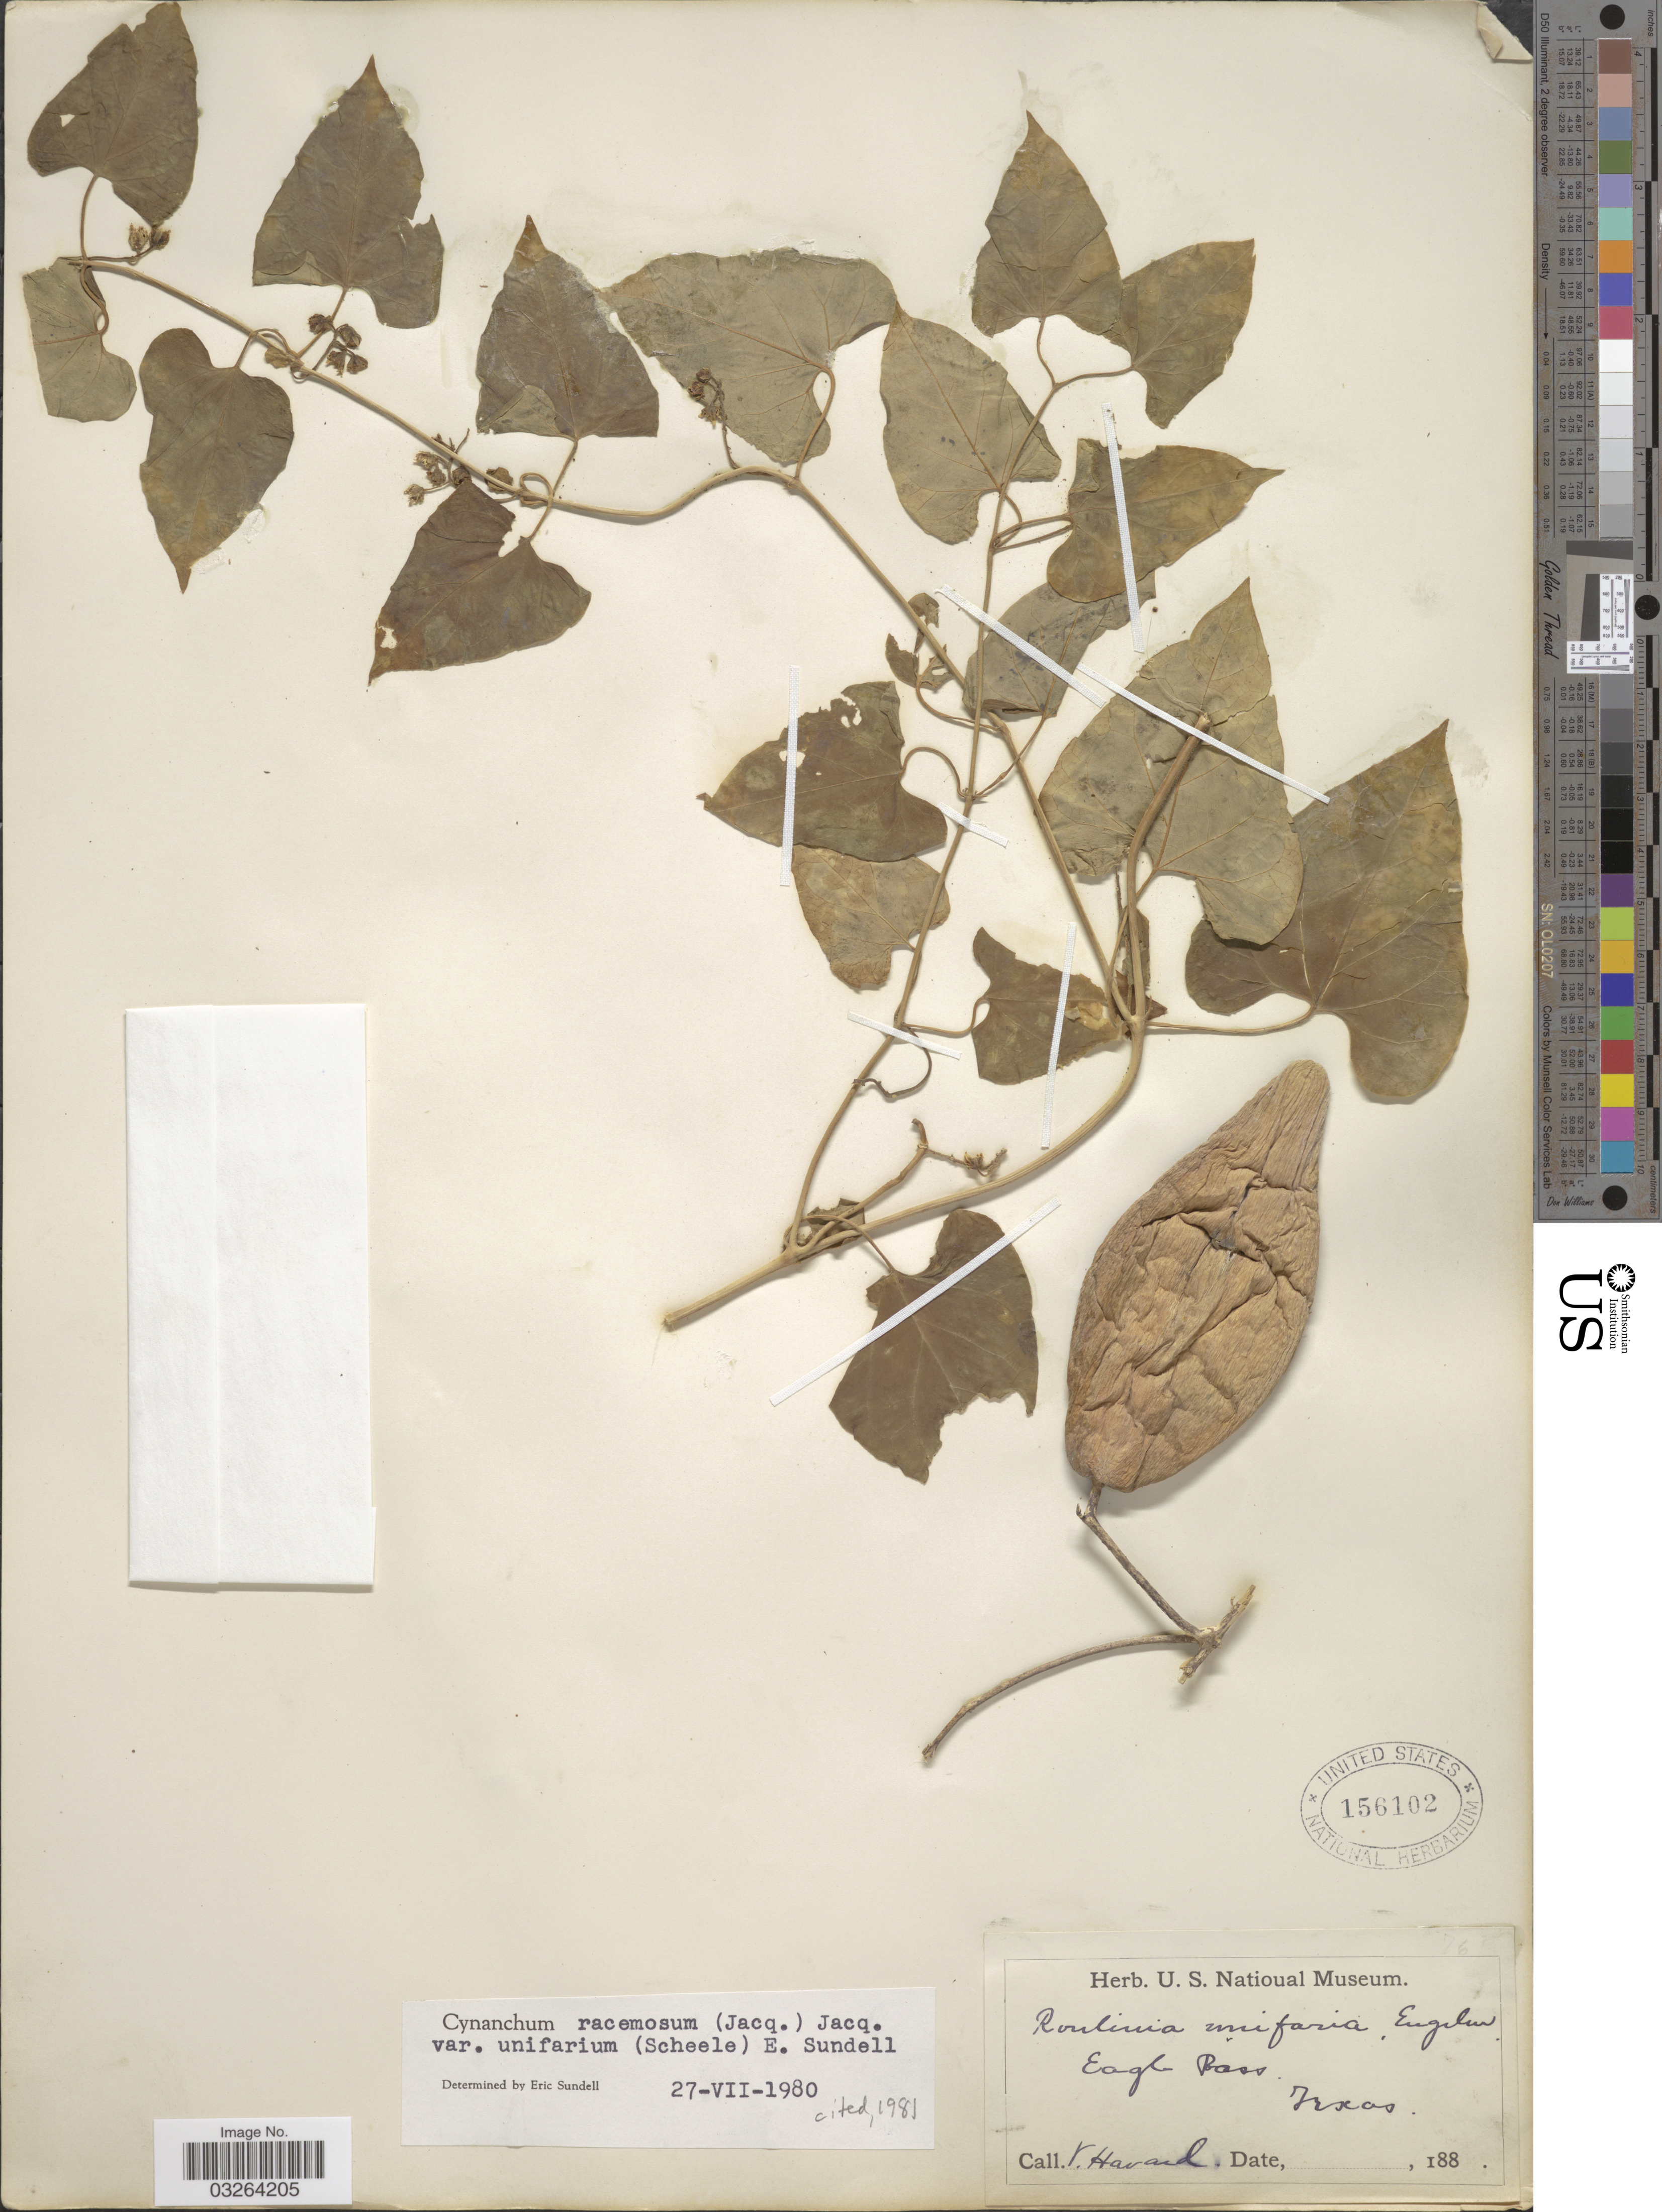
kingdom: Plantae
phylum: Tracheophyta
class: Magnoliopsida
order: Gentianales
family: Apocynaceae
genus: Cynanchum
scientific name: Cynanchum racemosum var. unifarium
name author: (Scheele) Sundell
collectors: V. Havard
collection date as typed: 188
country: United States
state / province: Texas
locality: Eagle Pass.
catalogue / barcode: US 156102